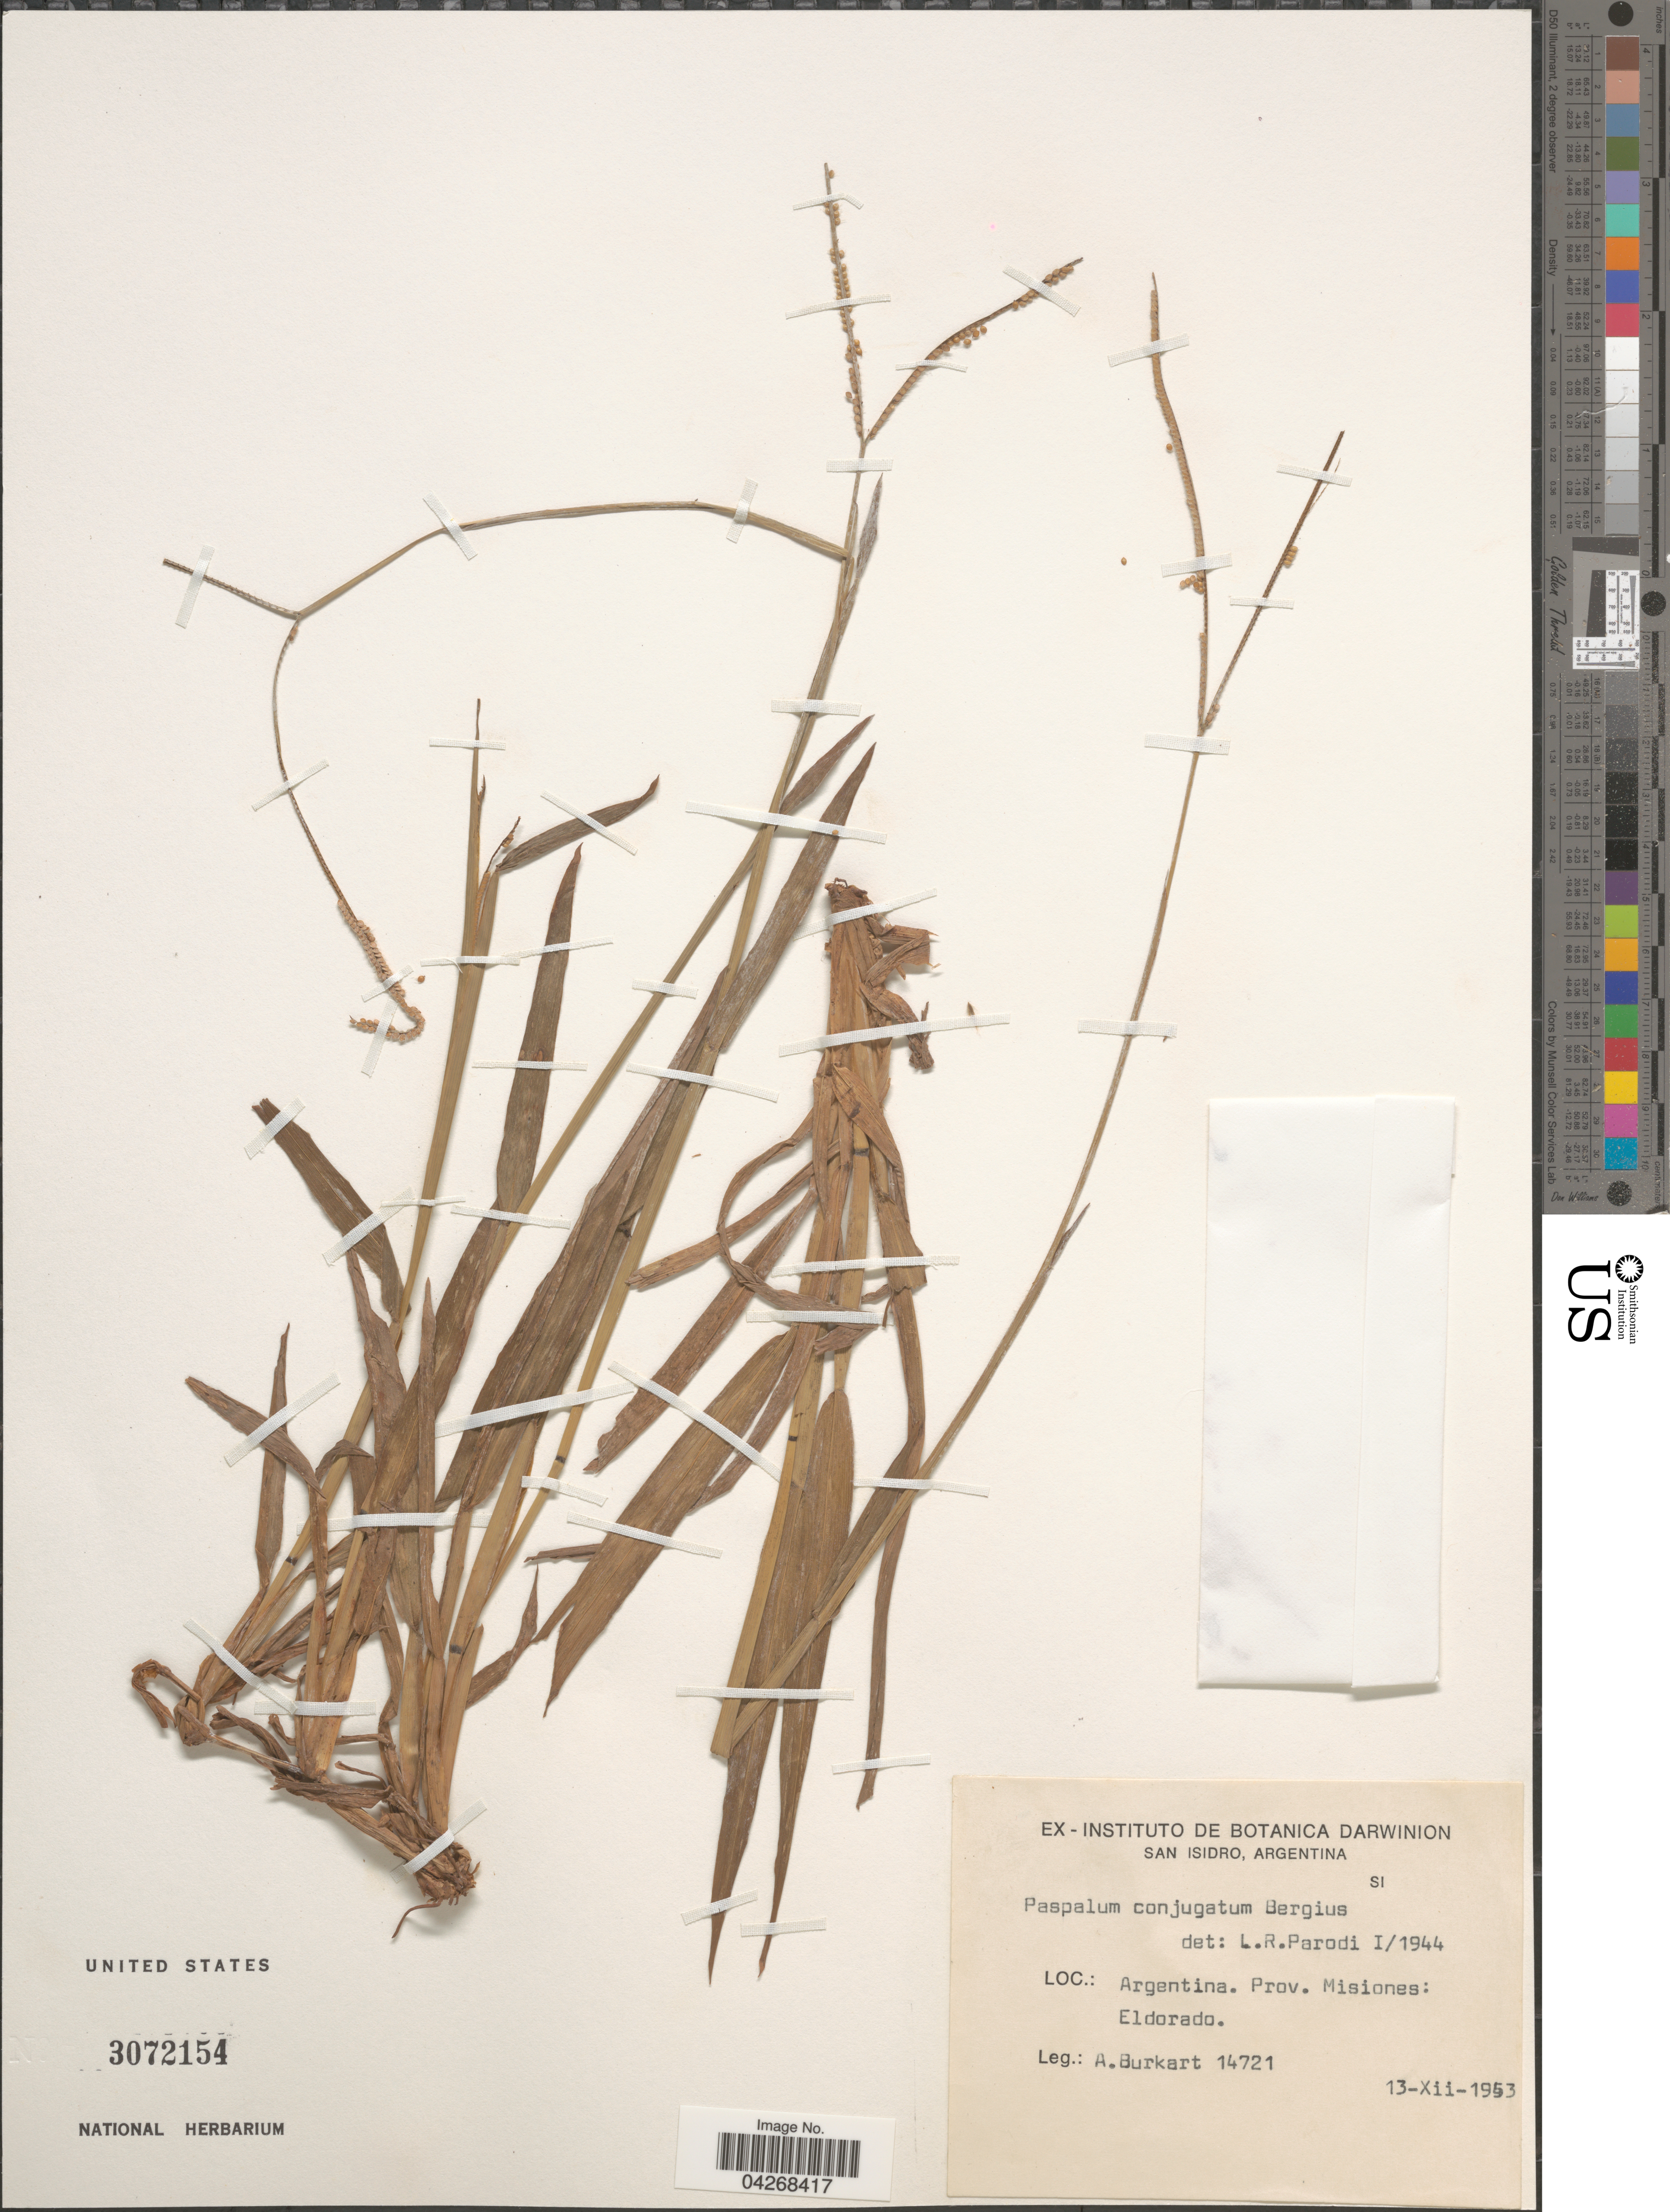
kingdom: Plantae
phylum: Tracheophyta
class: Liliopsida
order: Poales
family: Poaceae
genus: Paspalum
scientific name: Paspalum conjugatum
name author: P.J. Bergius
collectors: A. E. Burkart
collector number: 14721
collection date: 1953-12-13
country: Argentina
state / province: Misiones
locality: Eldorado.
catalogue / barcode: US 3072154